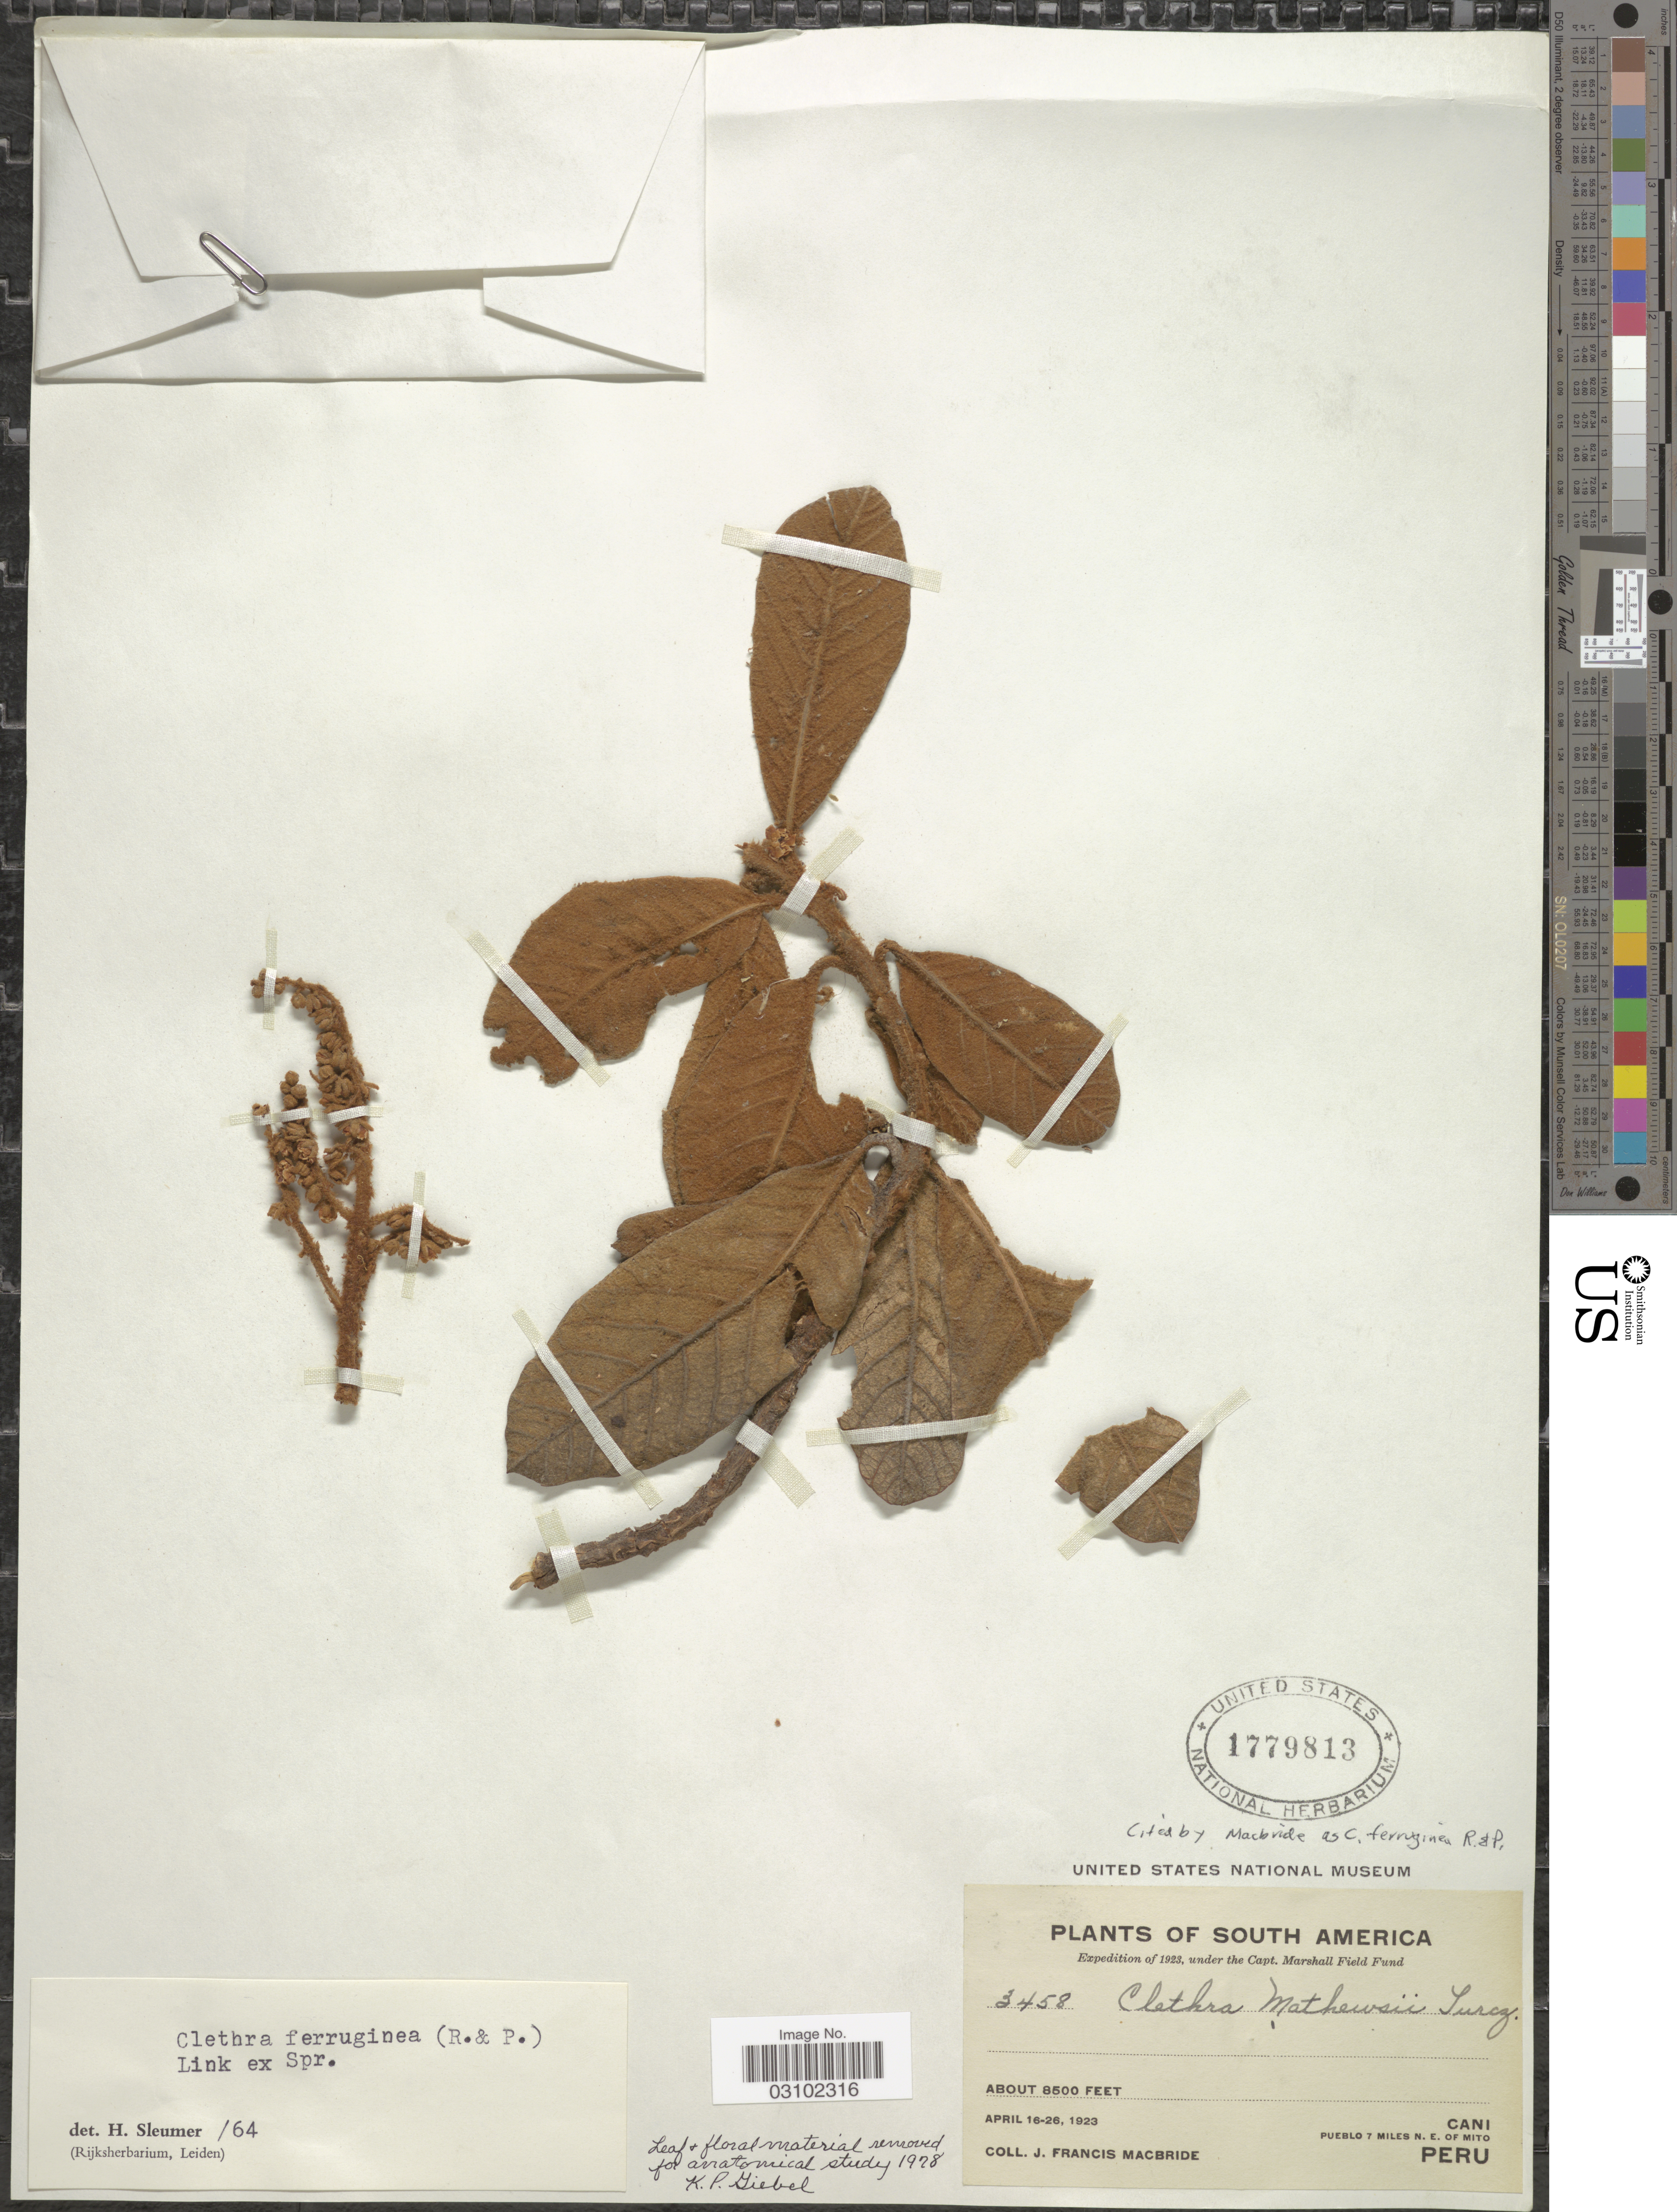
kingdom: Plantae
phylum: Tracheophyta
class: Magnoliopsida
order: Ericales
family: Clethraceae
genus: Clethra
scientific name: Clethra ferruginea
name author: (Ruiz & Pav.) Link ex Spreng.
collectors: J. F. Macbride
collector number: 3458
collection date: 1923-04-16/1923-04-26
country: Peru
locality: Cani, Pueblo 7 miles N.E. of Mito.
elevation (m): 2591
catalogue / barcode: US 1779813